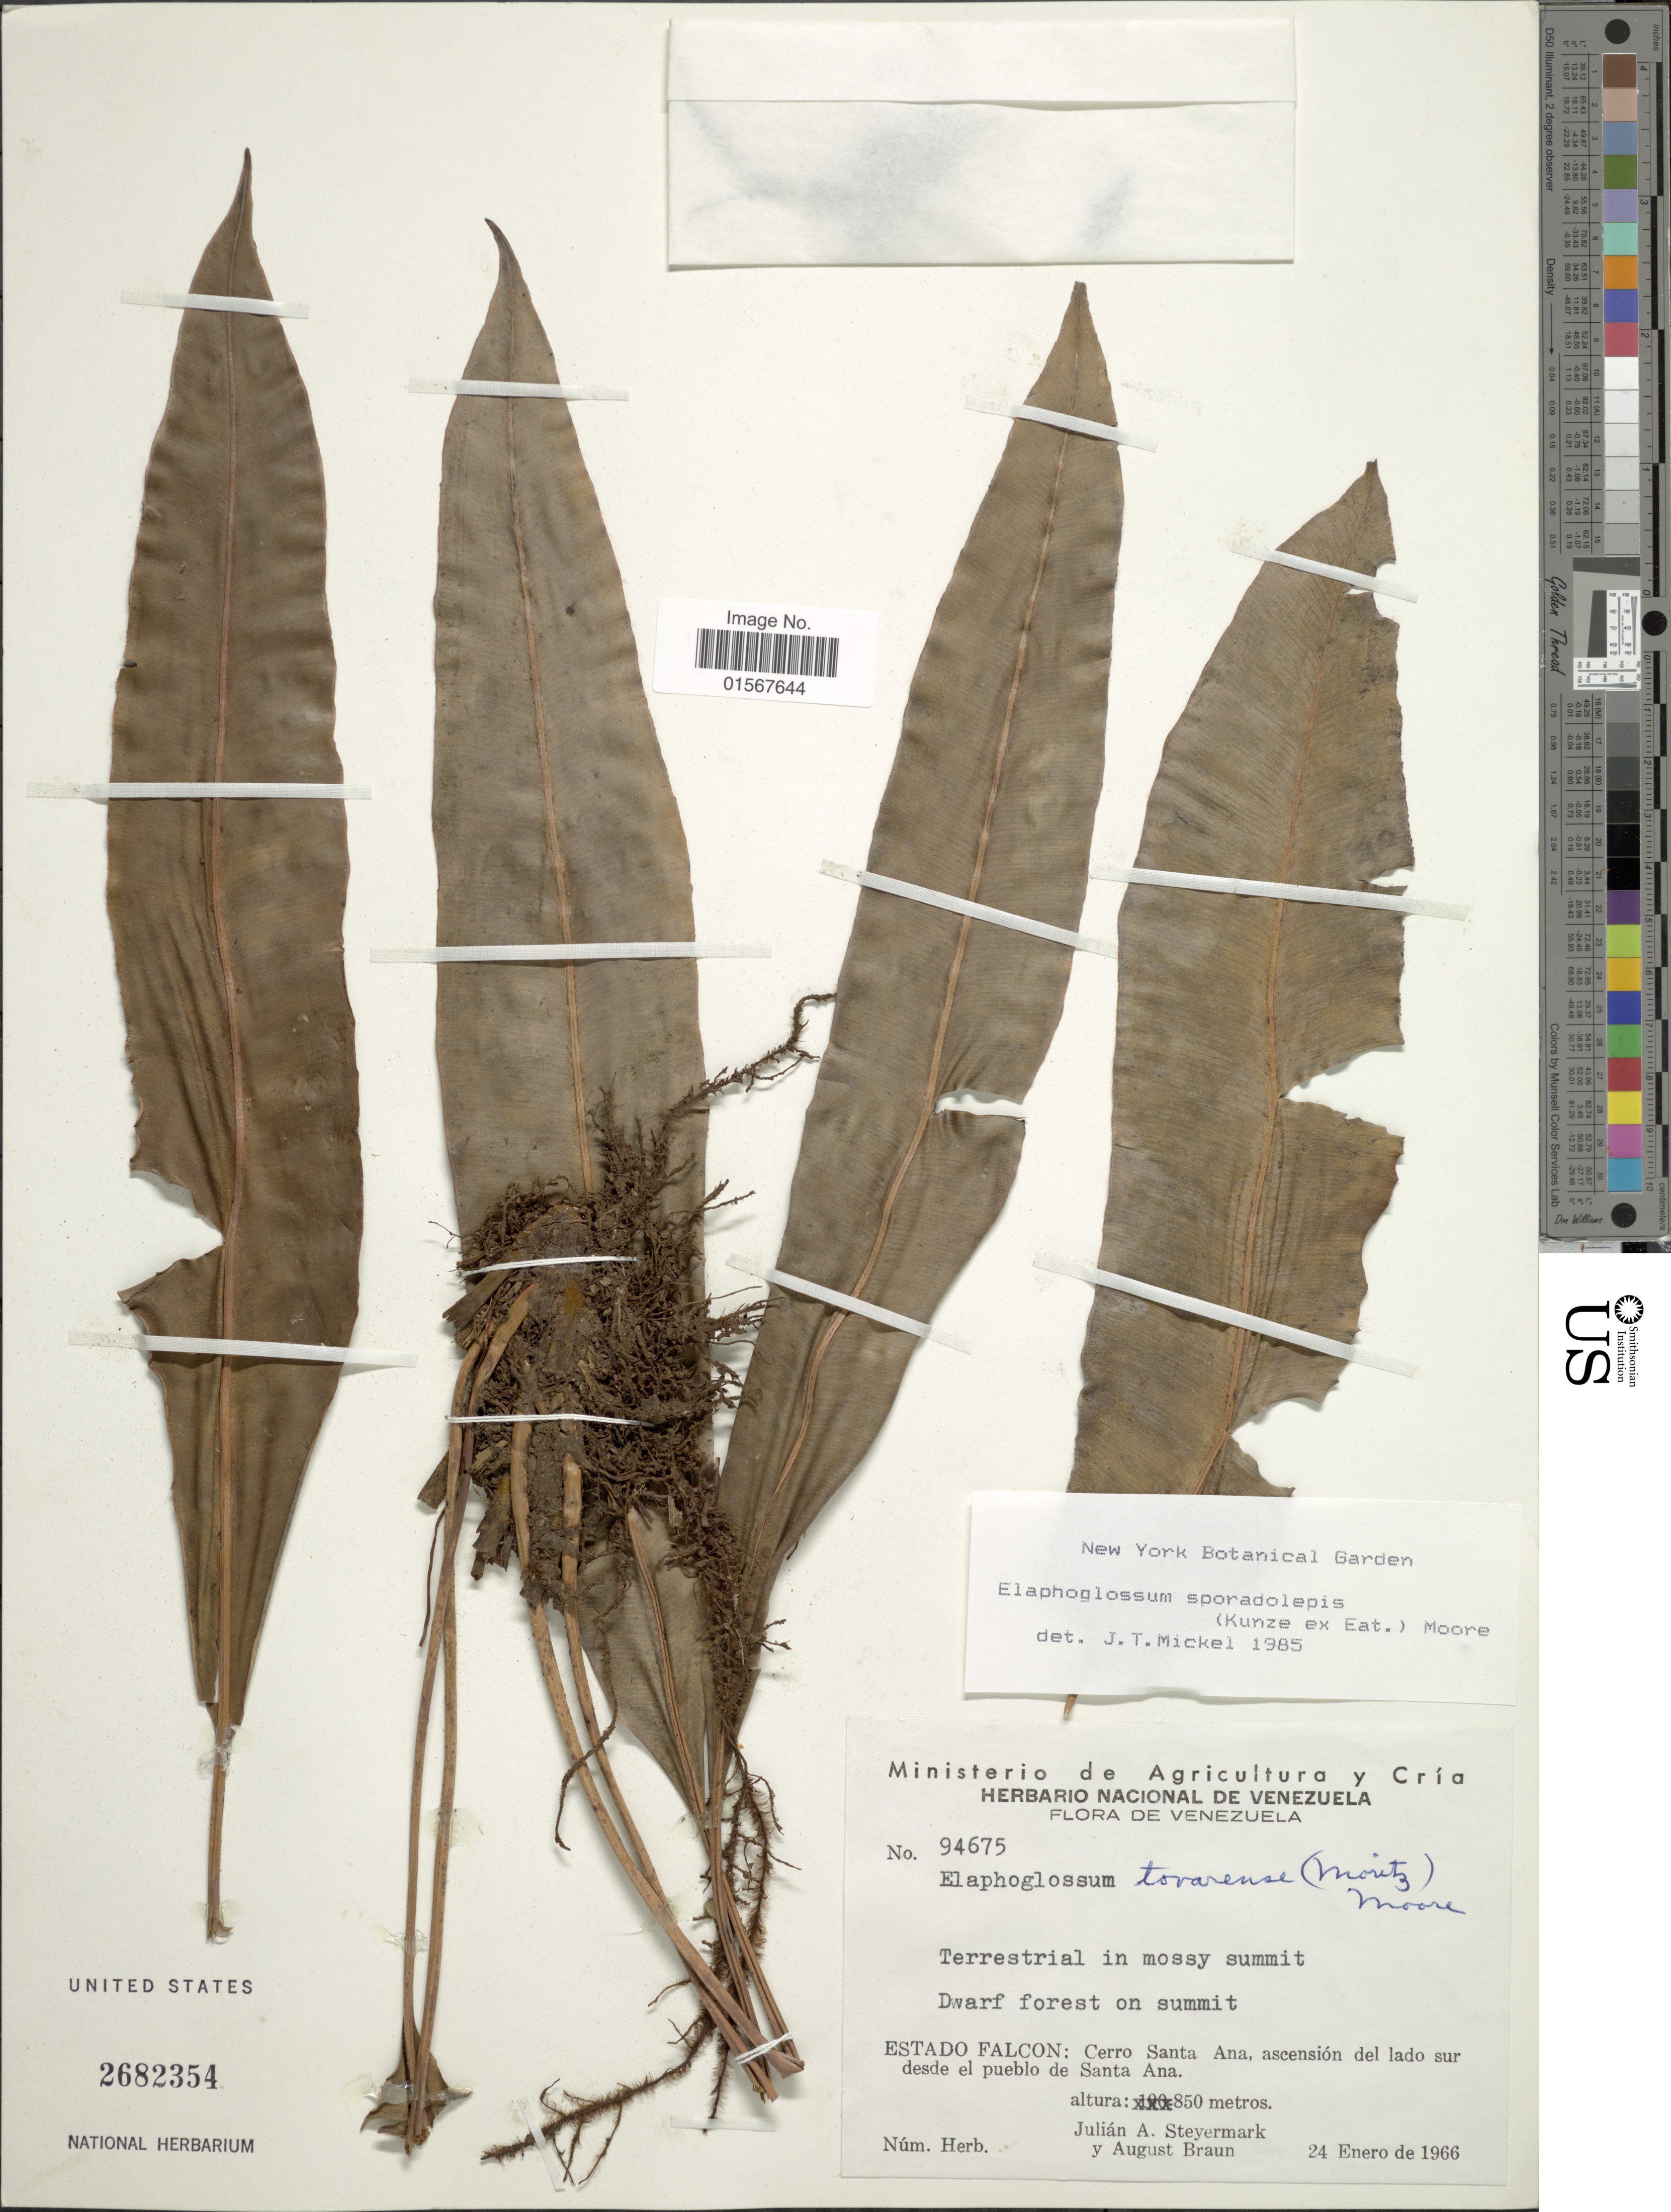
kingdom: Plantae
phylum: Tracheophyta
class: Polypodiopsida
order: Polypodiales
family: Dryopteridaceae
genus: Elaphoglossum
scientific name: Elaphoglossum sporadolepis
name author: (Kunze ex Kuhn) T. Moore ex C. Chr.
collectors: J. Steyermark & A. Braun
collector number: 9475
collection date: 1966-02-24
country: Venezuela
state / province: Falcón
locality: Estado Falcon: Cerro Santa Ana, ascension del lado sur desde el pueblo de Santa Ana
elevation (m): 850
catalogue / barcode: US 2682354